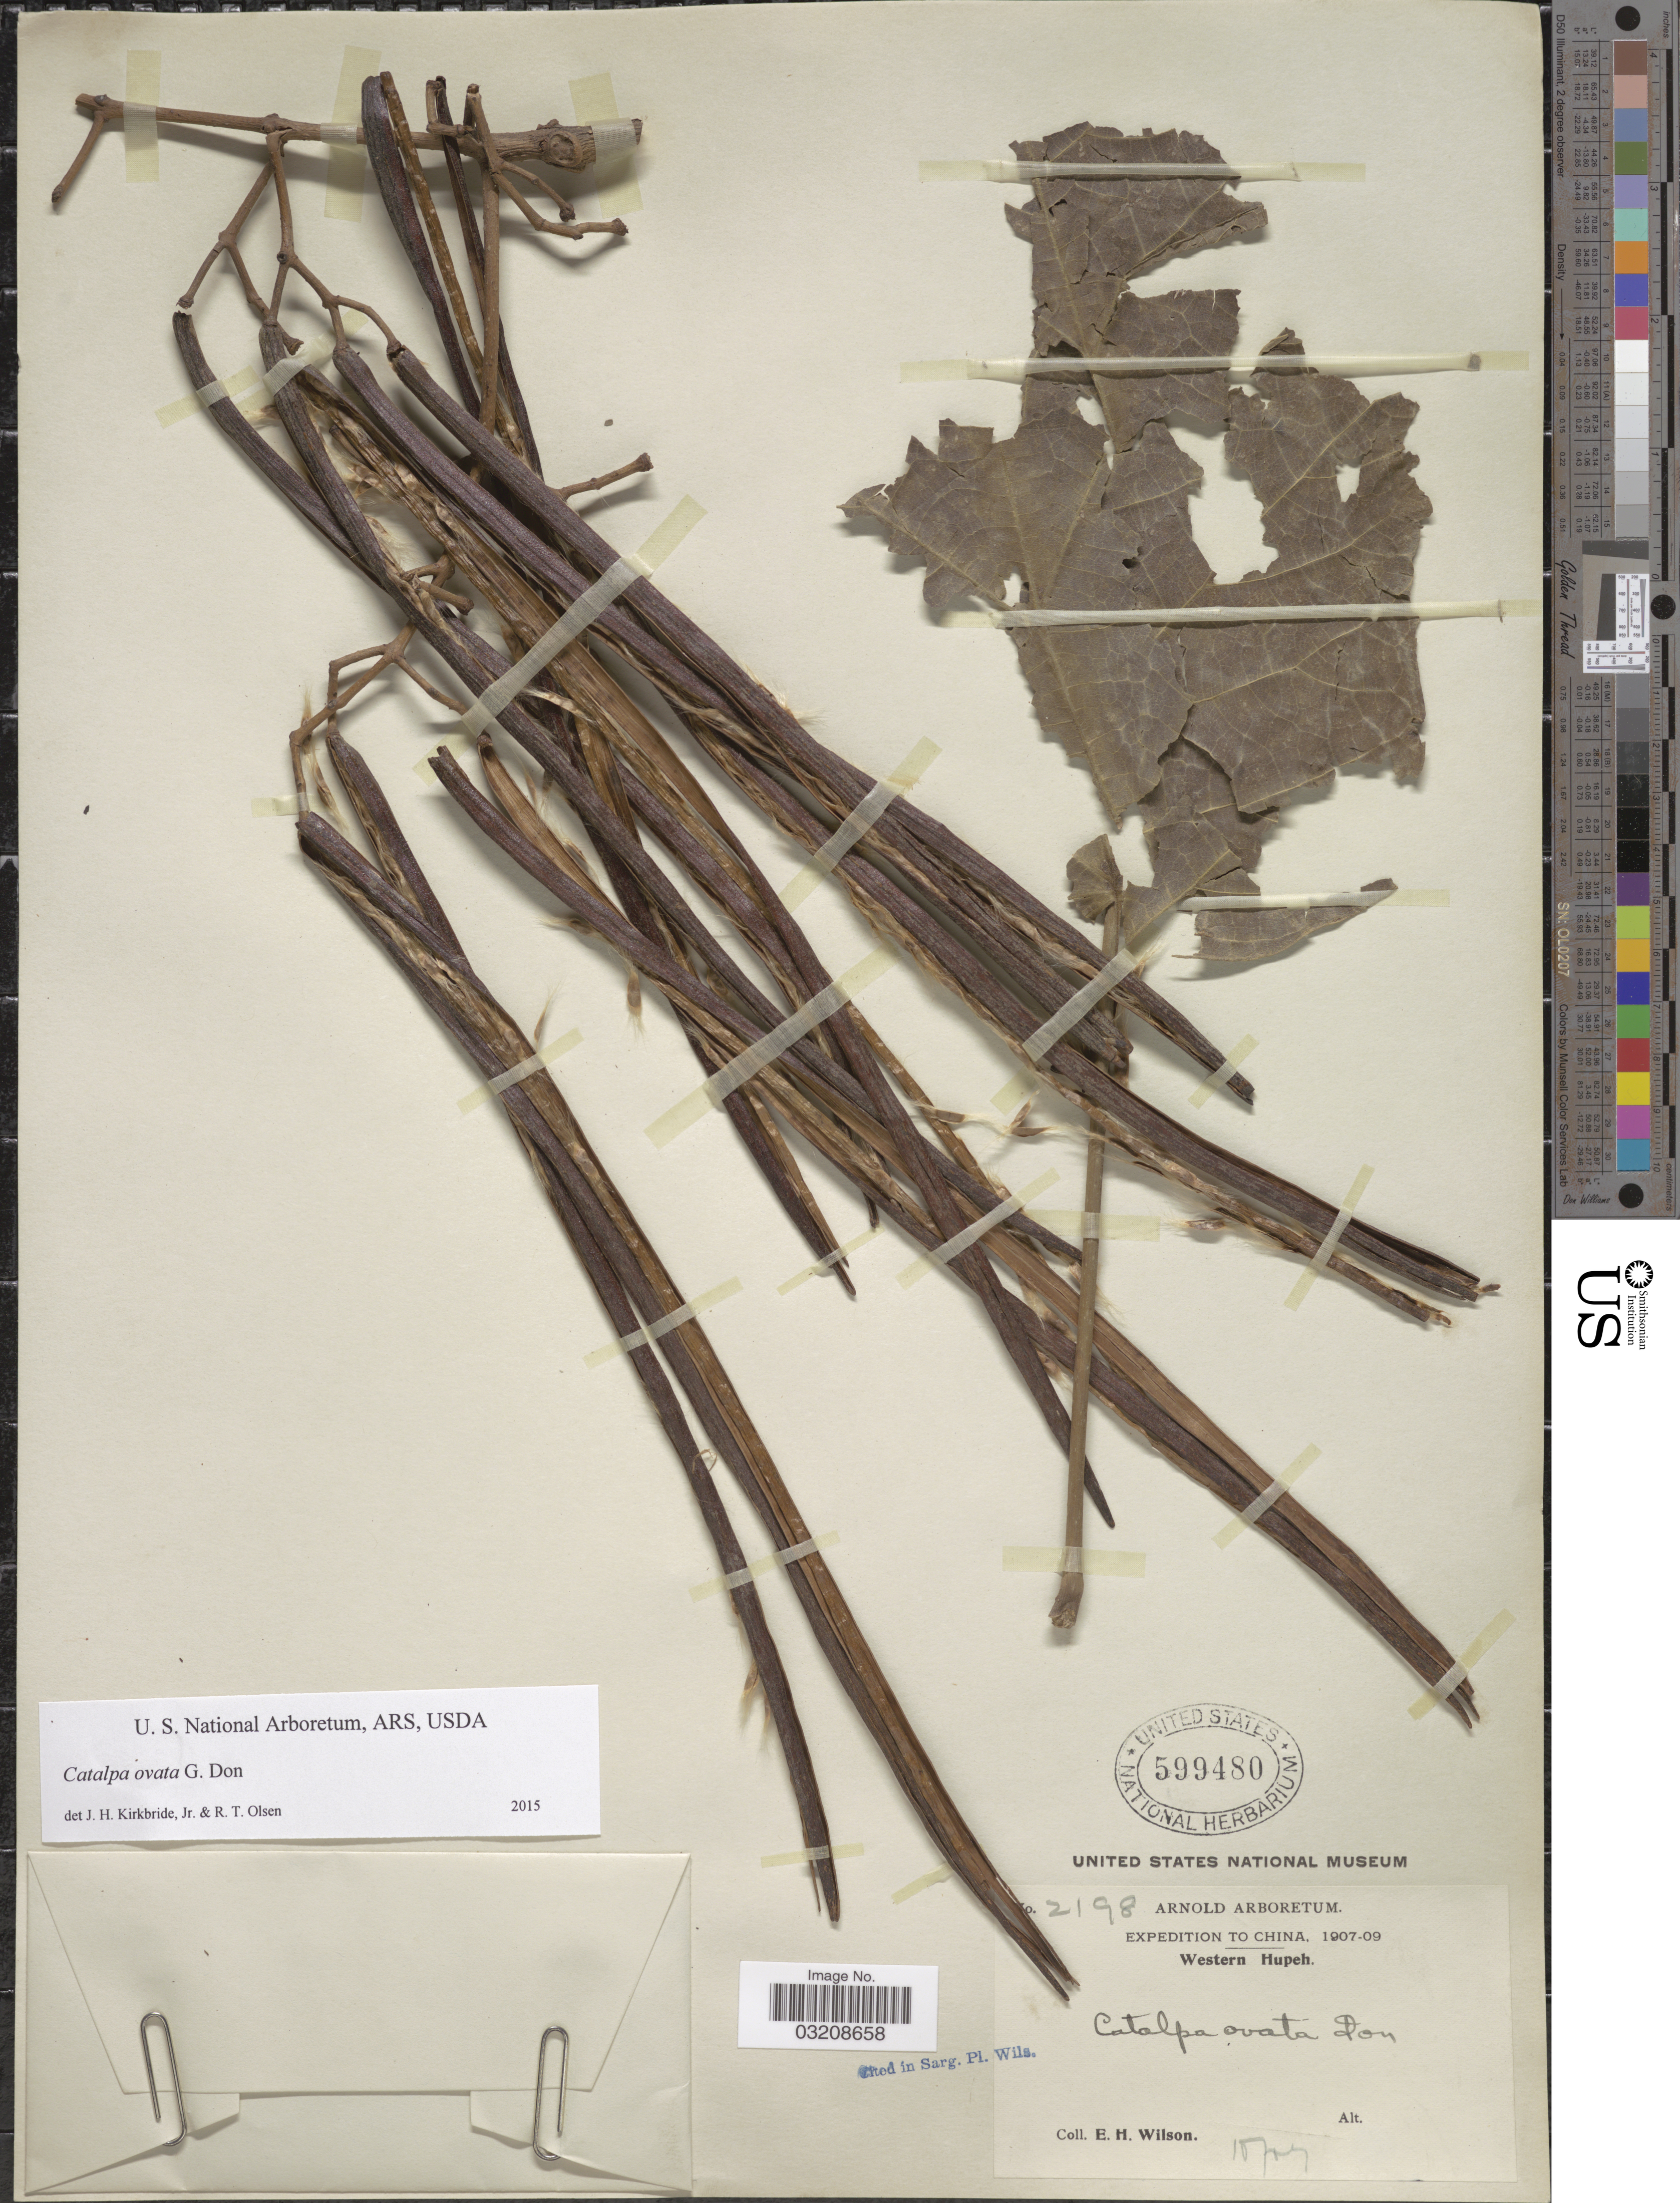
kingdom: Plantae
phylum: Tracheophyta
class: Magnoliopsida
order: Lamiales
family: Bignoniaceae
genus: Catalpa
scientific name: Catalpa ovata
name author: G. Don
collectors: E. Wilson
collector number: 2198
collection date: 1907-10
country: China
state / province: Hubei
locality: Western Hupeh.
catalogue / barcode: US 599480